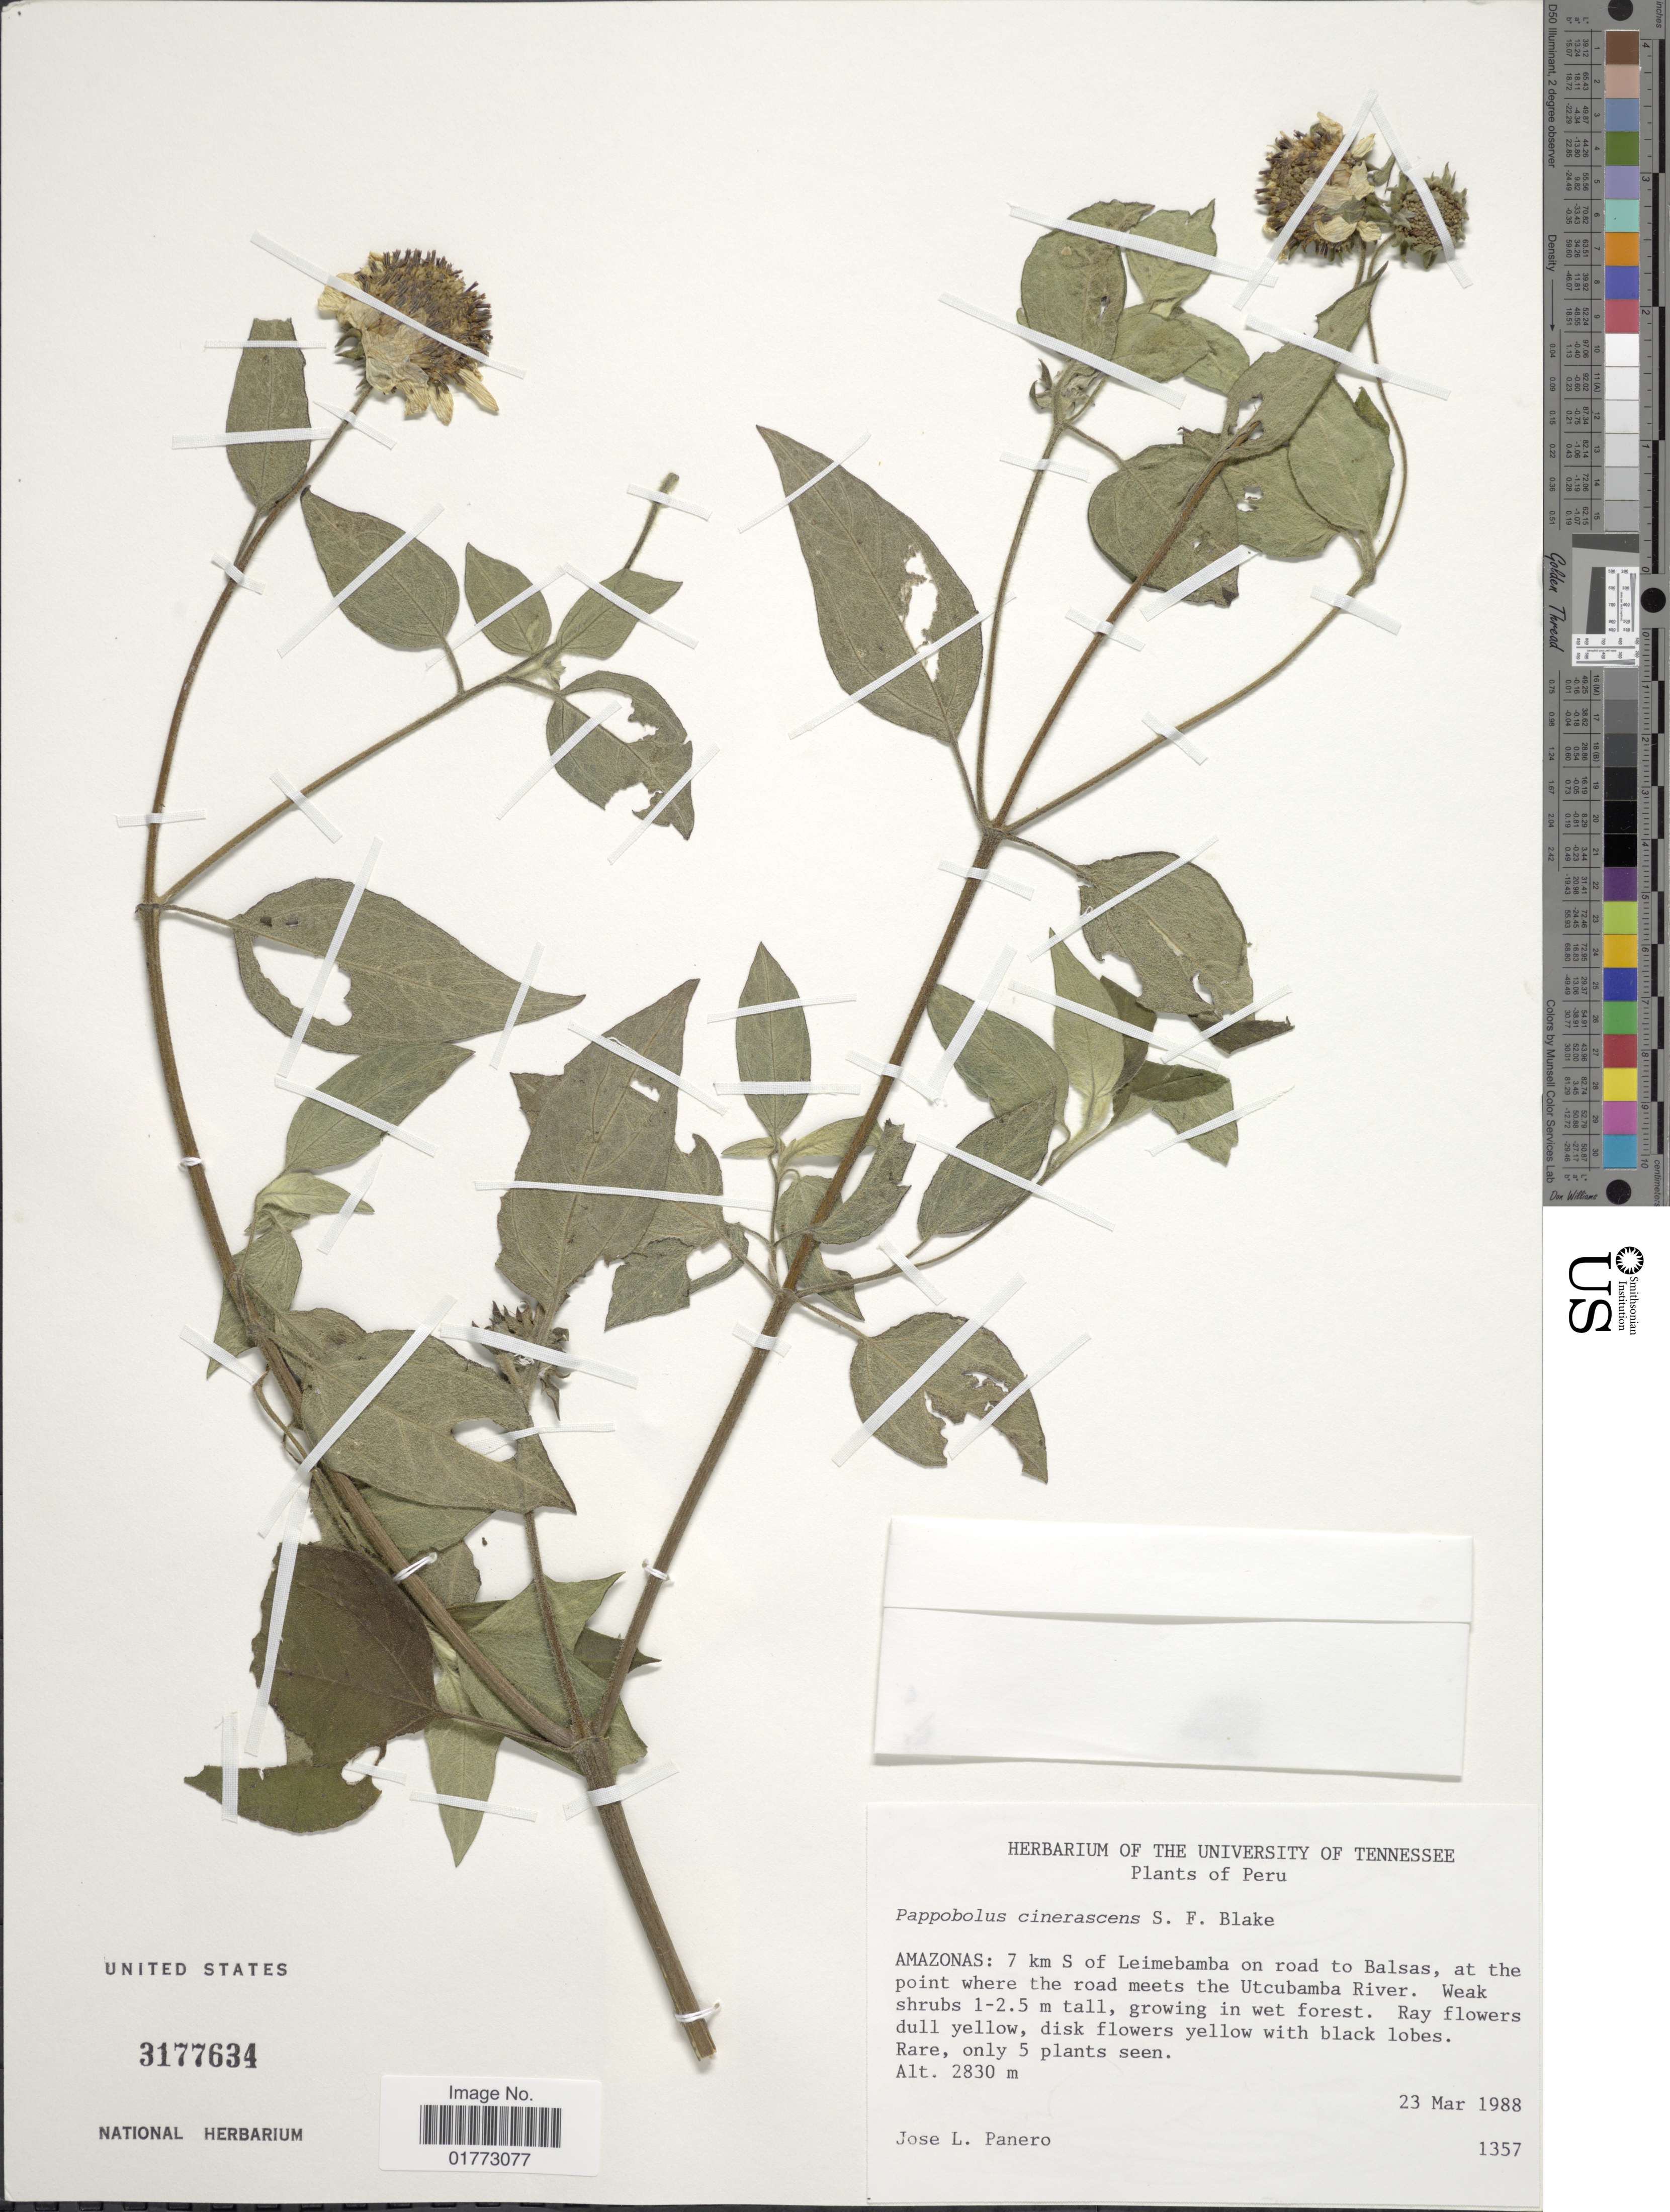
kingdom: Plantae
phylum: Tracheophyta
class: Magnoliopsida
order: Asterales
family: Asteraceae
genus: Pappobolus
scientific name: Pappobolus cinerascens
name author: S.F. Blake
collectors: J. L. Panero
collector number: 1357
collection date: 1988-03-23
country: Peru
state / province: Amazonas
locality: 7 km S of Leimebamba on road to Balsas, at the point where the road meets the Utcumba River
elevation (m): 2830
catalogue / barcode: US 3177634